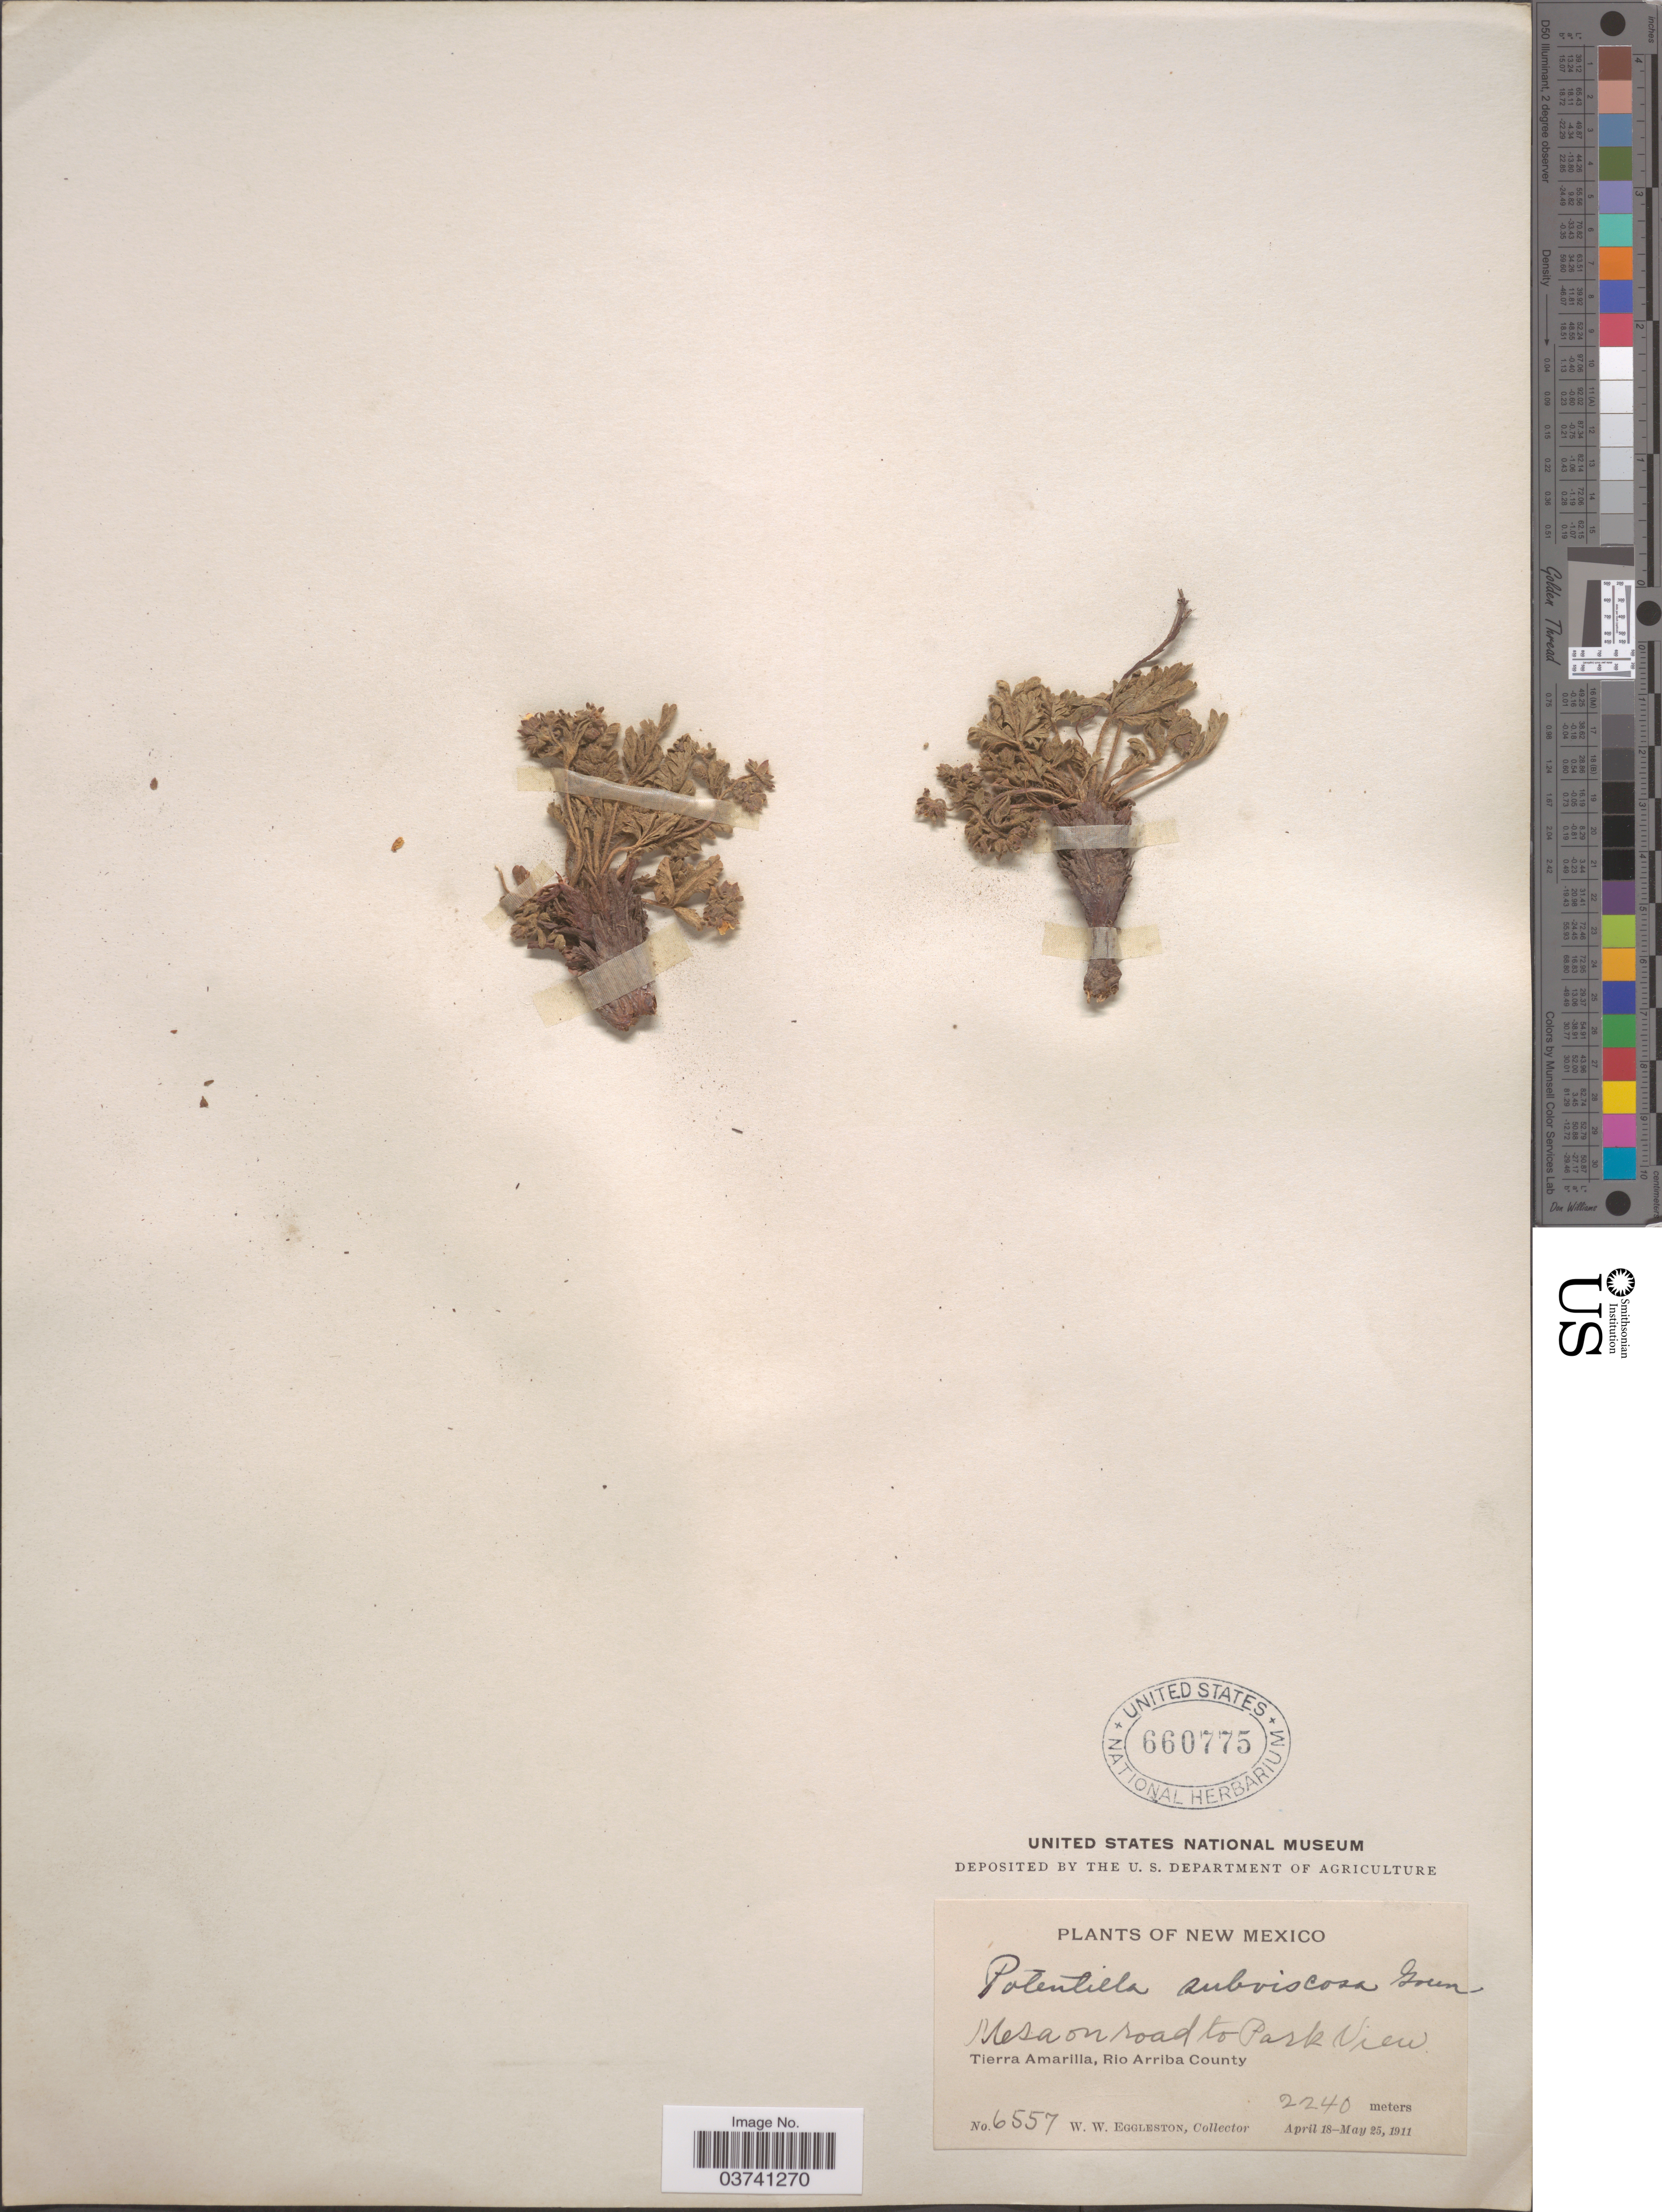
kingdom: Plantae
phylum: Tracheophyta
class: Magnoliopsida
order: Rosales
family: Rosaceae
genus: Potentilla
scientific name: Potentilla subviscosa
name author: Greene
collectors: W. W. Eggleston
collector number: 6557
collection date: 1911-04-18/1911-05-25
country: United States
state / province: New Mexico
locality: Mesa on road to Park View. Tierra Amarilla, Rio Arriba County.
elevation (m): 2240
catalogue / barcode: US 660775